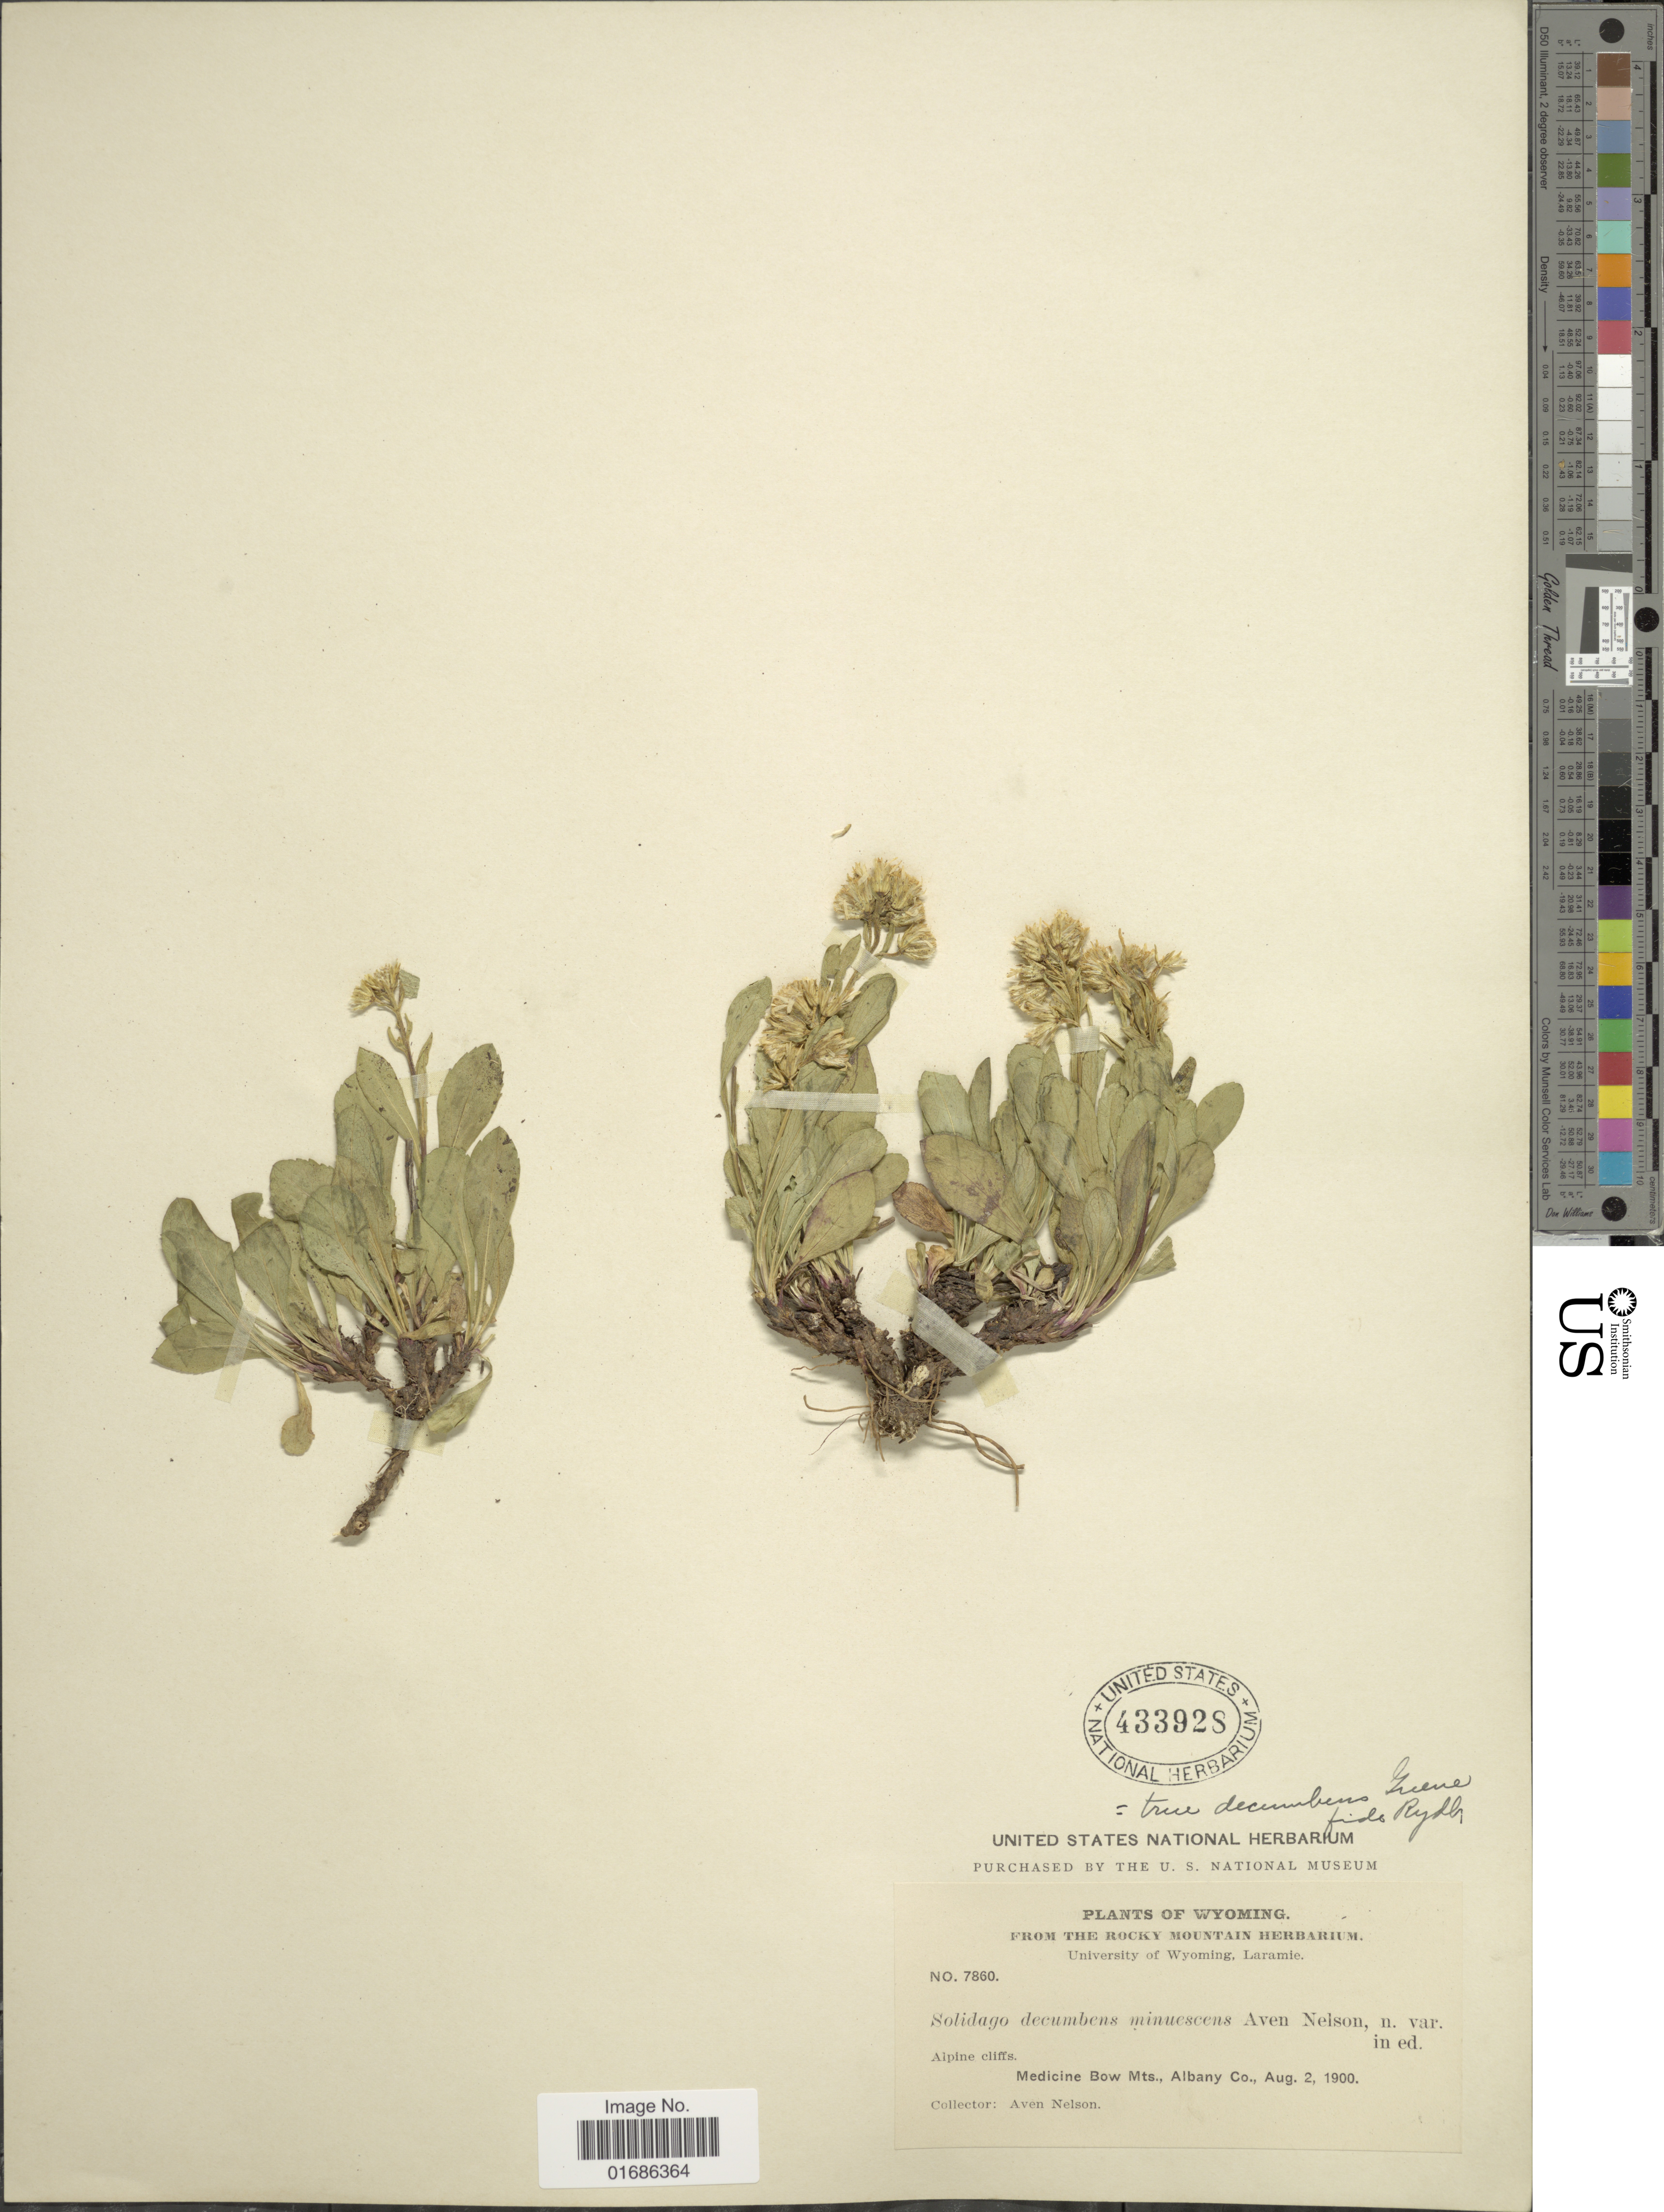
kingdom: Plantae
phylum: Tracheophyta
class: Magnoliopsida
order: Asterales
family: Asteraceae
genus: Solidago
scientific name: Solidago decumbens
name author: Greene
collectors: A. Nelson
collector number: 7860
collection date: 1900-08-02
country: United States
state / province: Wyoming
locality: Alpine cliffs, Medicine Bow Mts., Albany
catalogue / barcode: US 433928